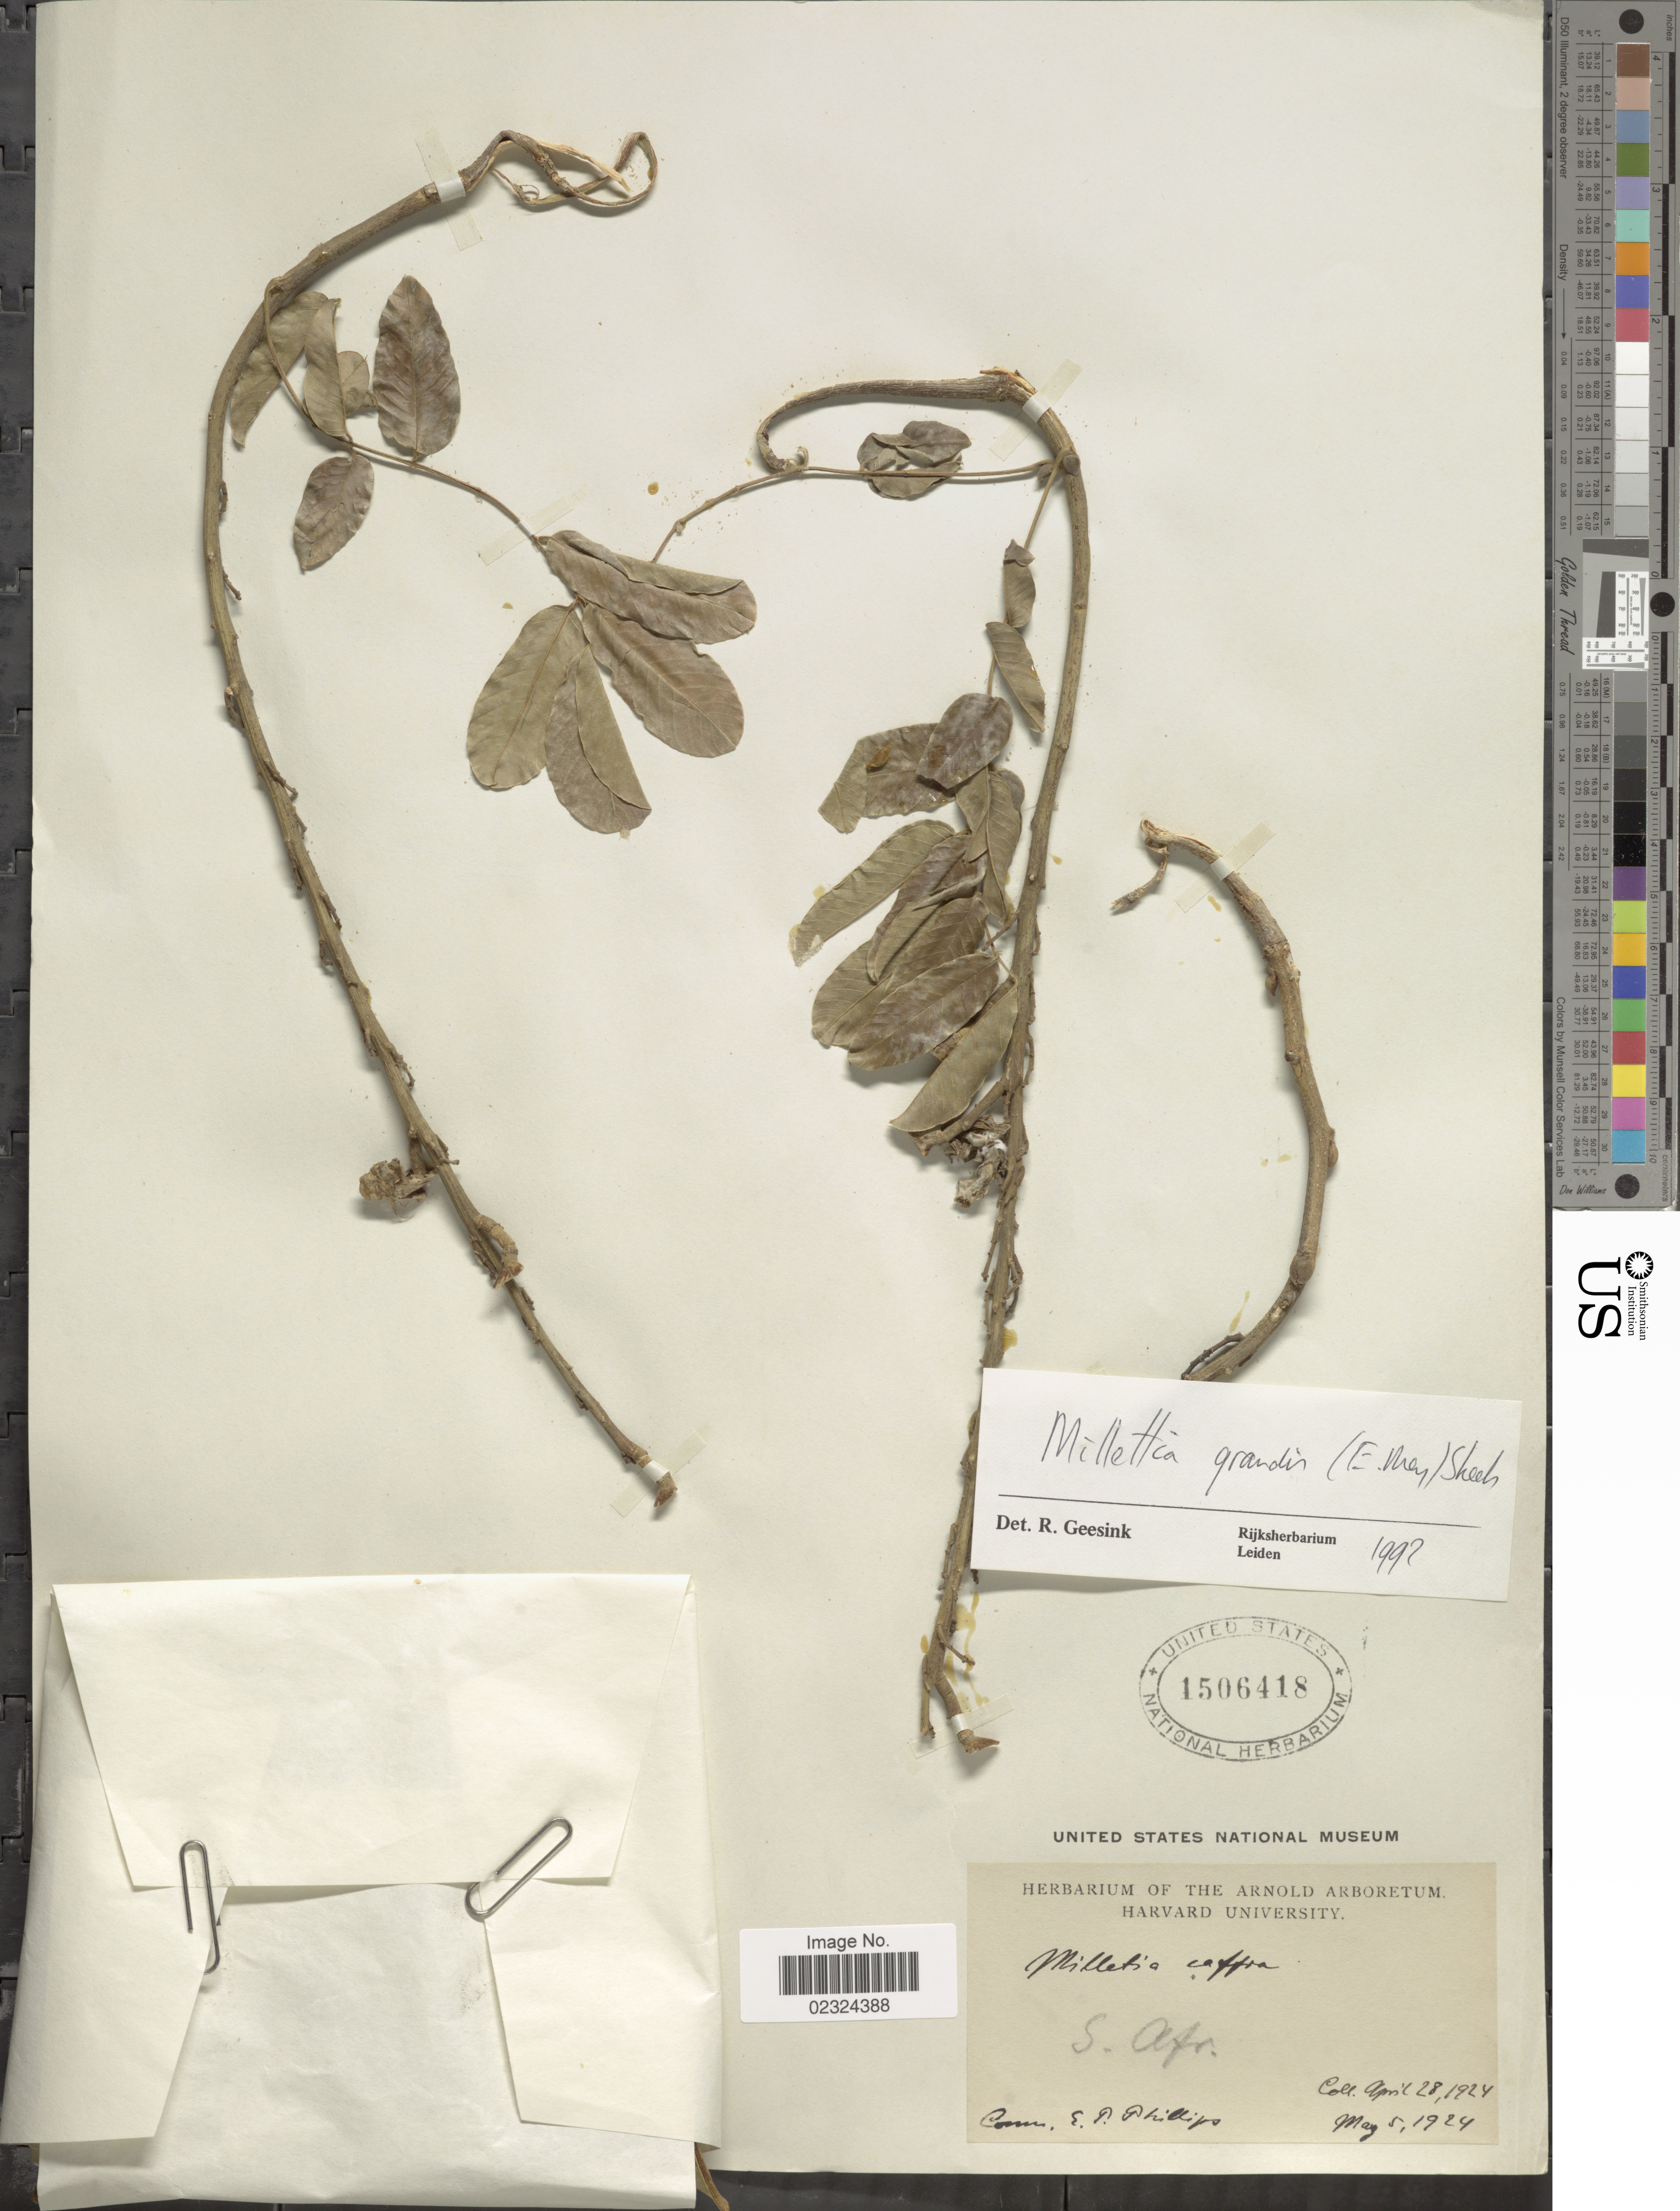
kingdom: Plantae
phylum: Tracheophyta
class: Magnoliopsida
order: Fabales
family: Fabaceae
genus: Millettia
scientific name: Millettia grandis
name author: Skeels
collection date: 1924-04-28/1924-05-05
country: South Africa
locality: S. Afr.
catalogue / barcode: US 1506418